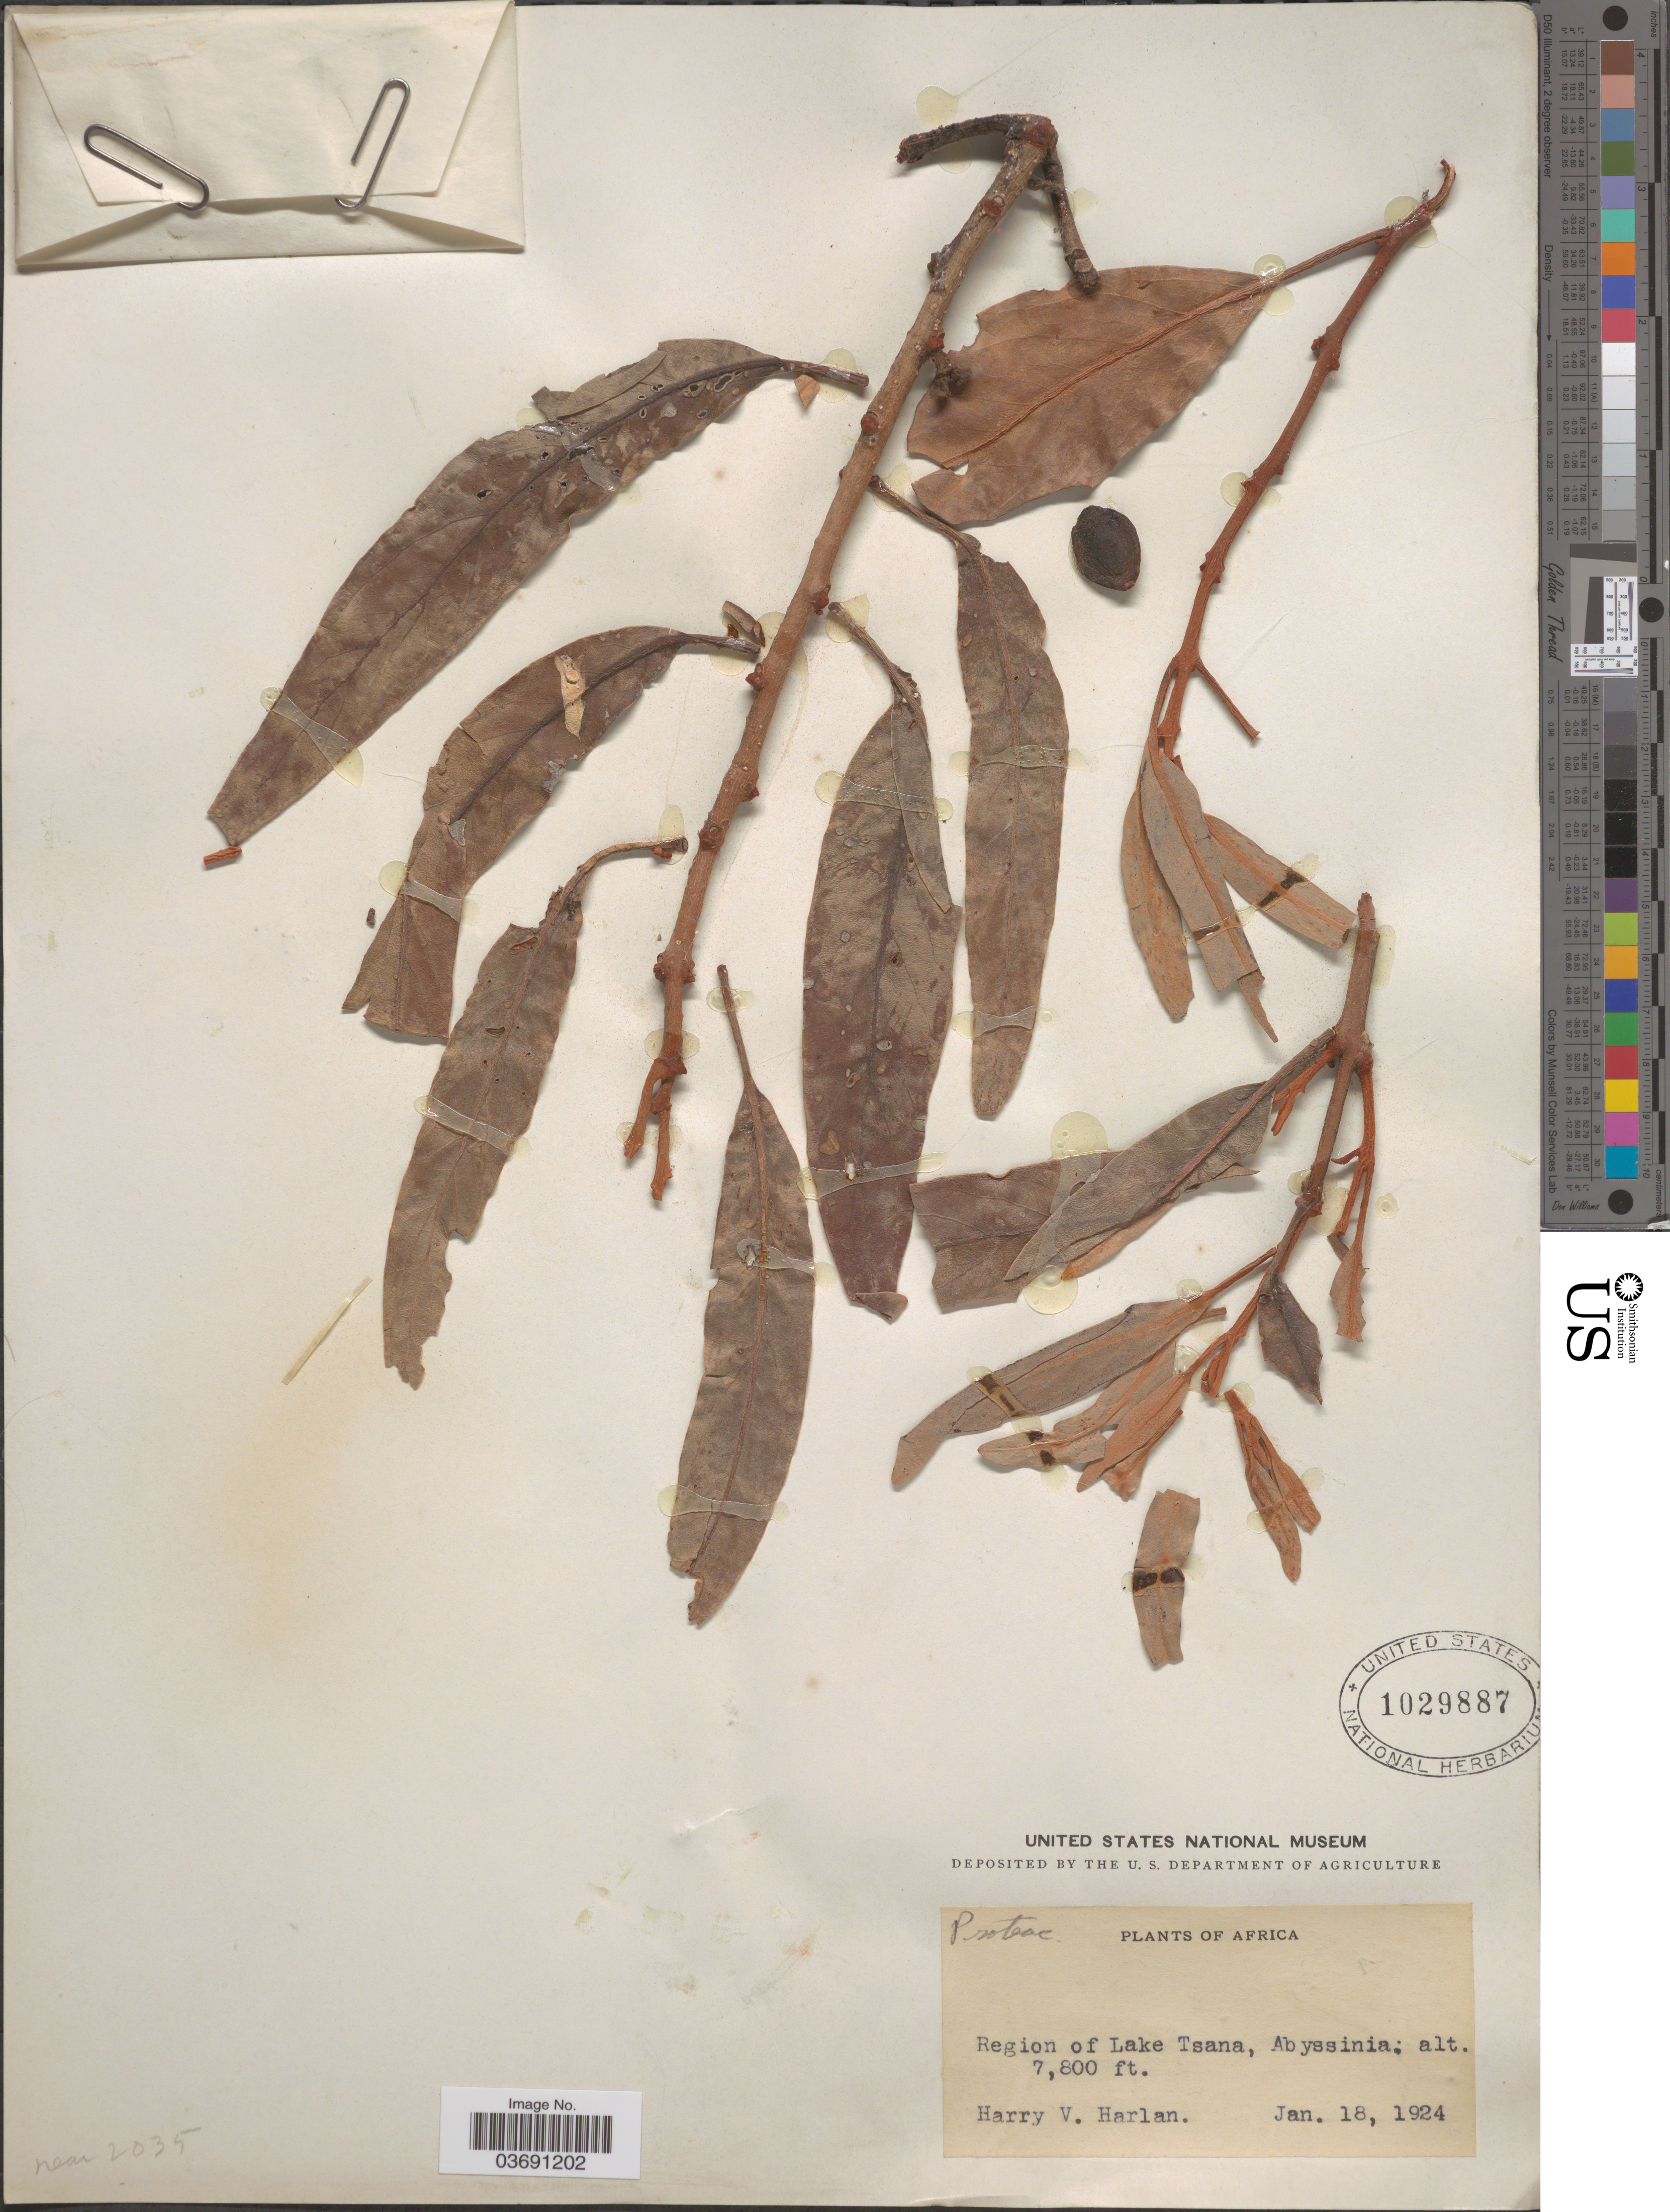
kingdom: Plantae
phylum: Tracheophyta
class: Magnoliopsida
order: Proteales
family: Proteaceae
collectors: H. Harlan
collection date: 1924-01-18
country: Ethiopia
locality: Africa. Region of Lake Tsana, Abyssinia.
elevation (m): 2377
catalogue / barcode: US 1029887